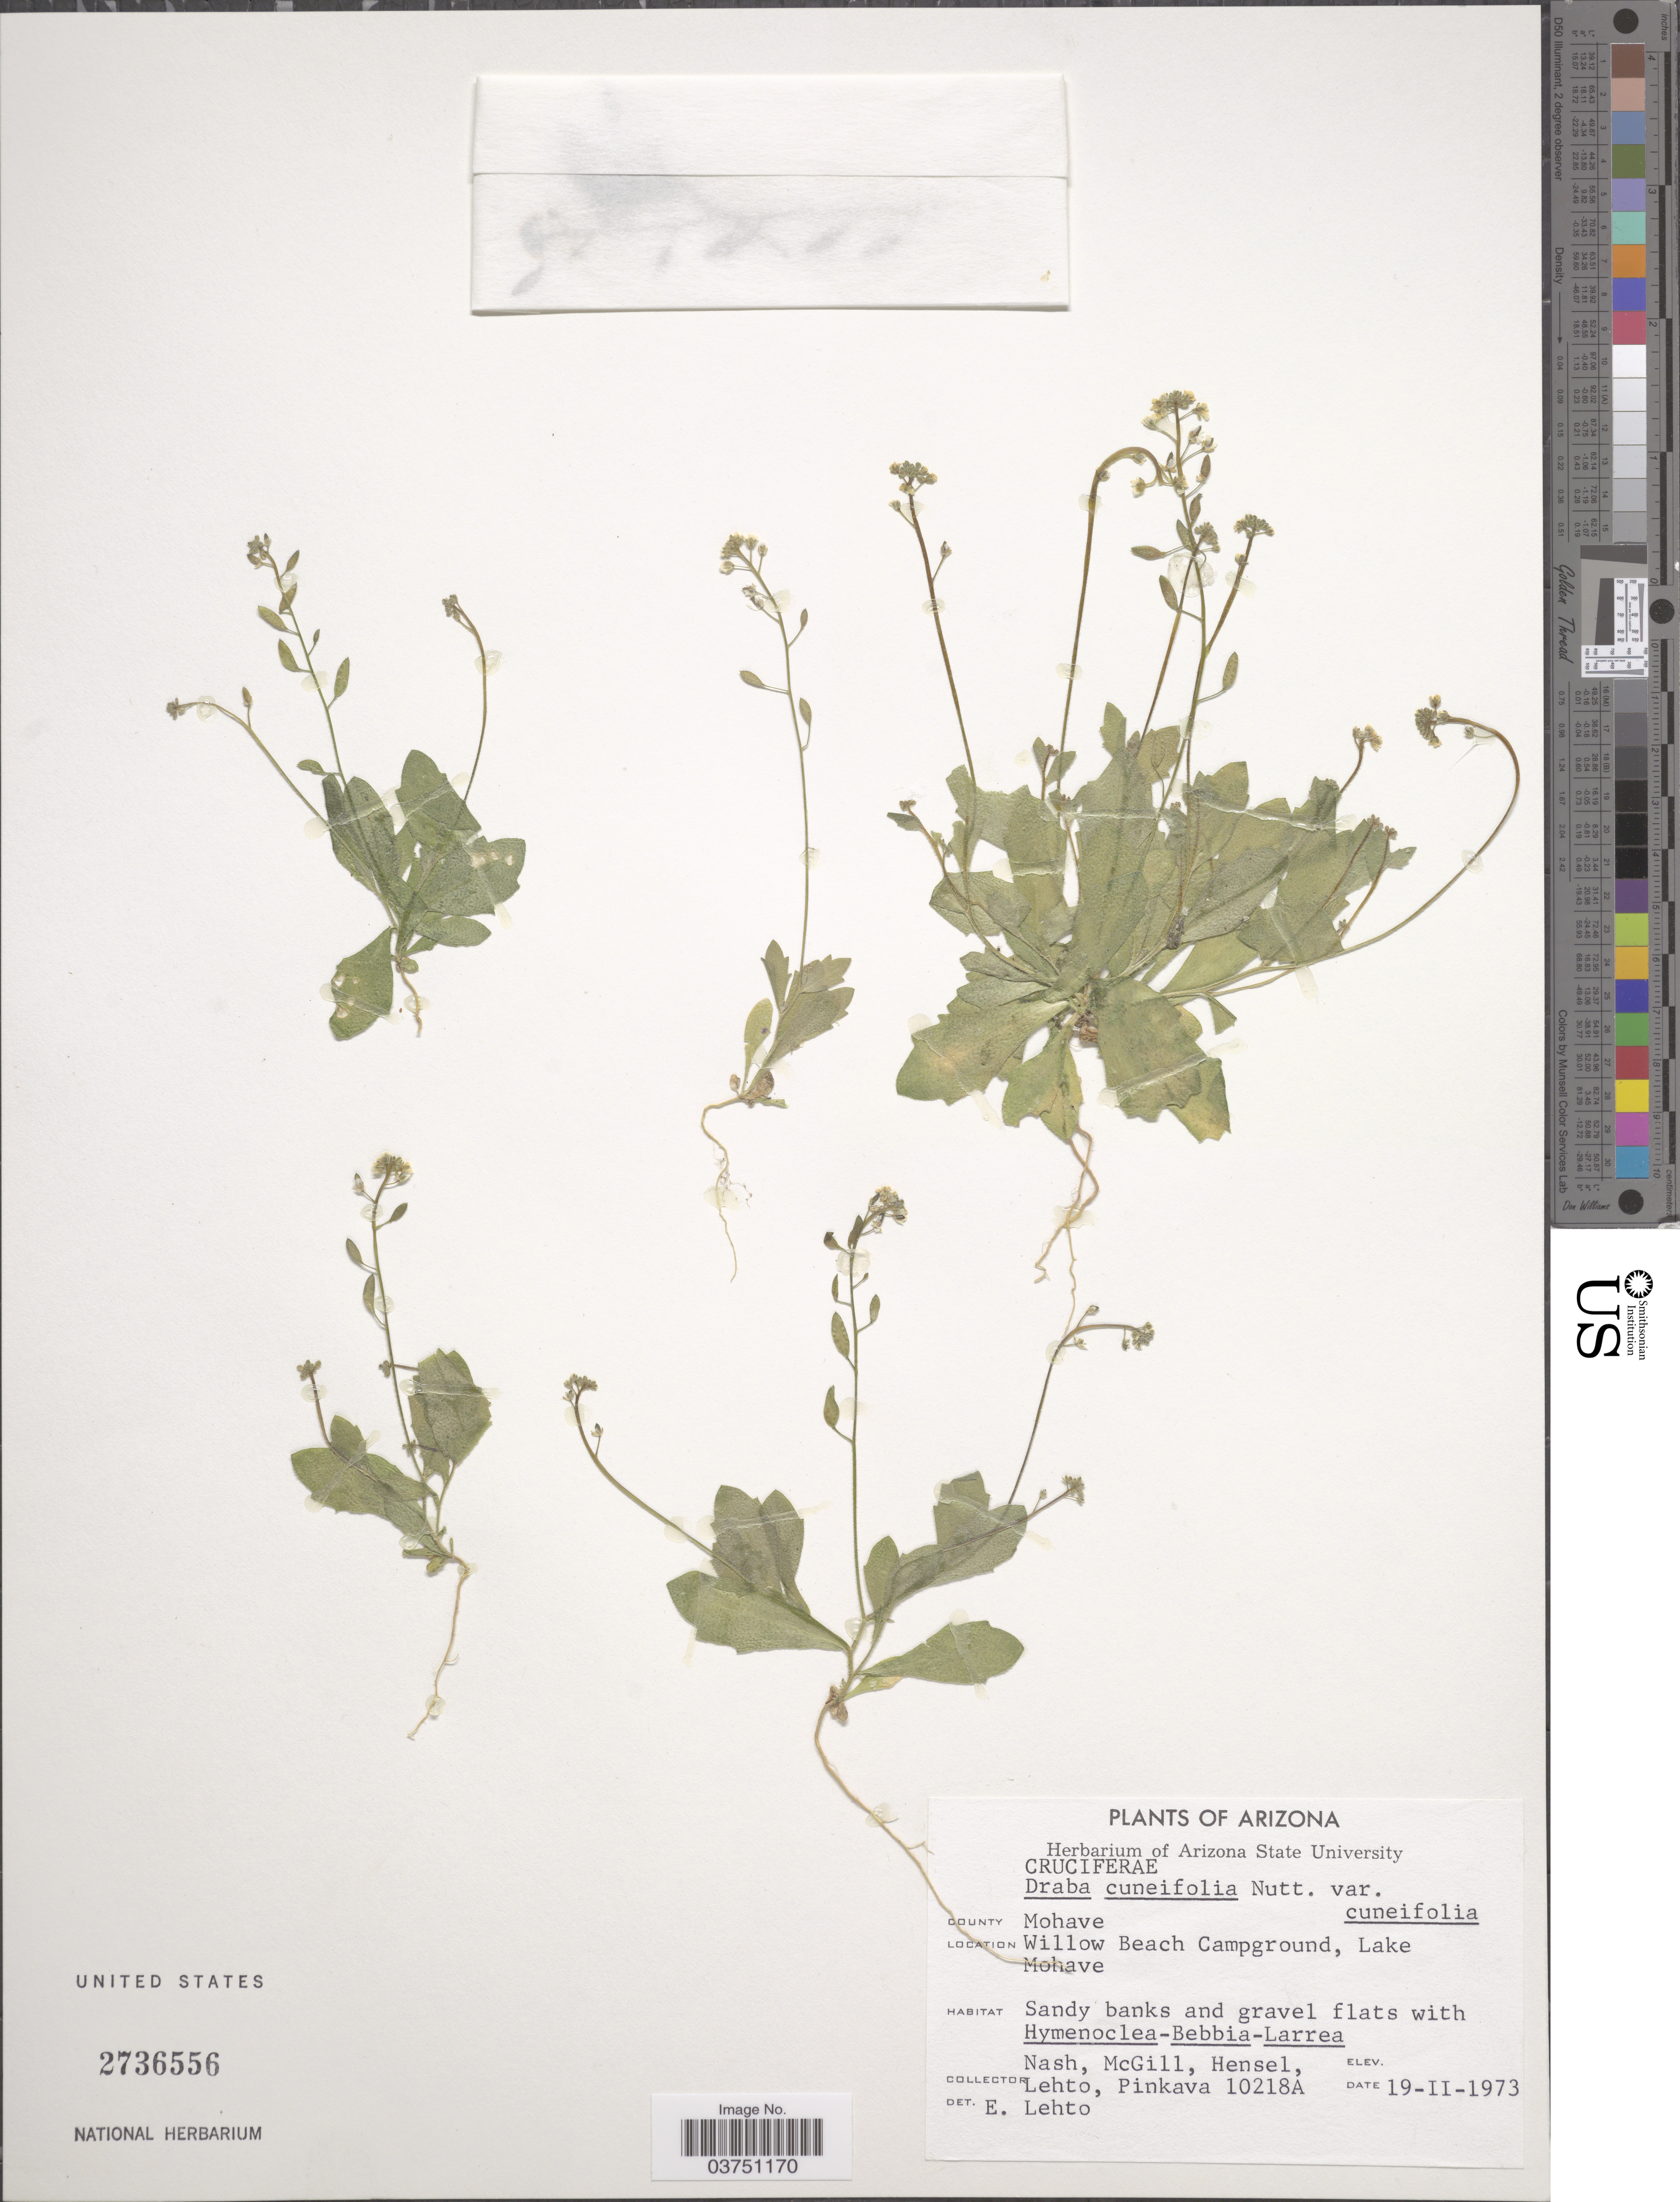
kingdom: Plantae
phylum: Tracheophyta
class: Magnoliopsida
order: Brassicales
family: Brassicaceae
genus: Draba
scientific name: Draba cuneifolia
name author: Nutt.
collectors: -- Nash, -. McGill, -. Hensel, -. Lehto & -. Pinkava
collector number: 10218A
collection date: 1973-02-19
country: United States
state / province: Arizona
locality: County Mohave; Willow Beach Campground, Lake Mohave.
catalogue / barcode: US 2736556